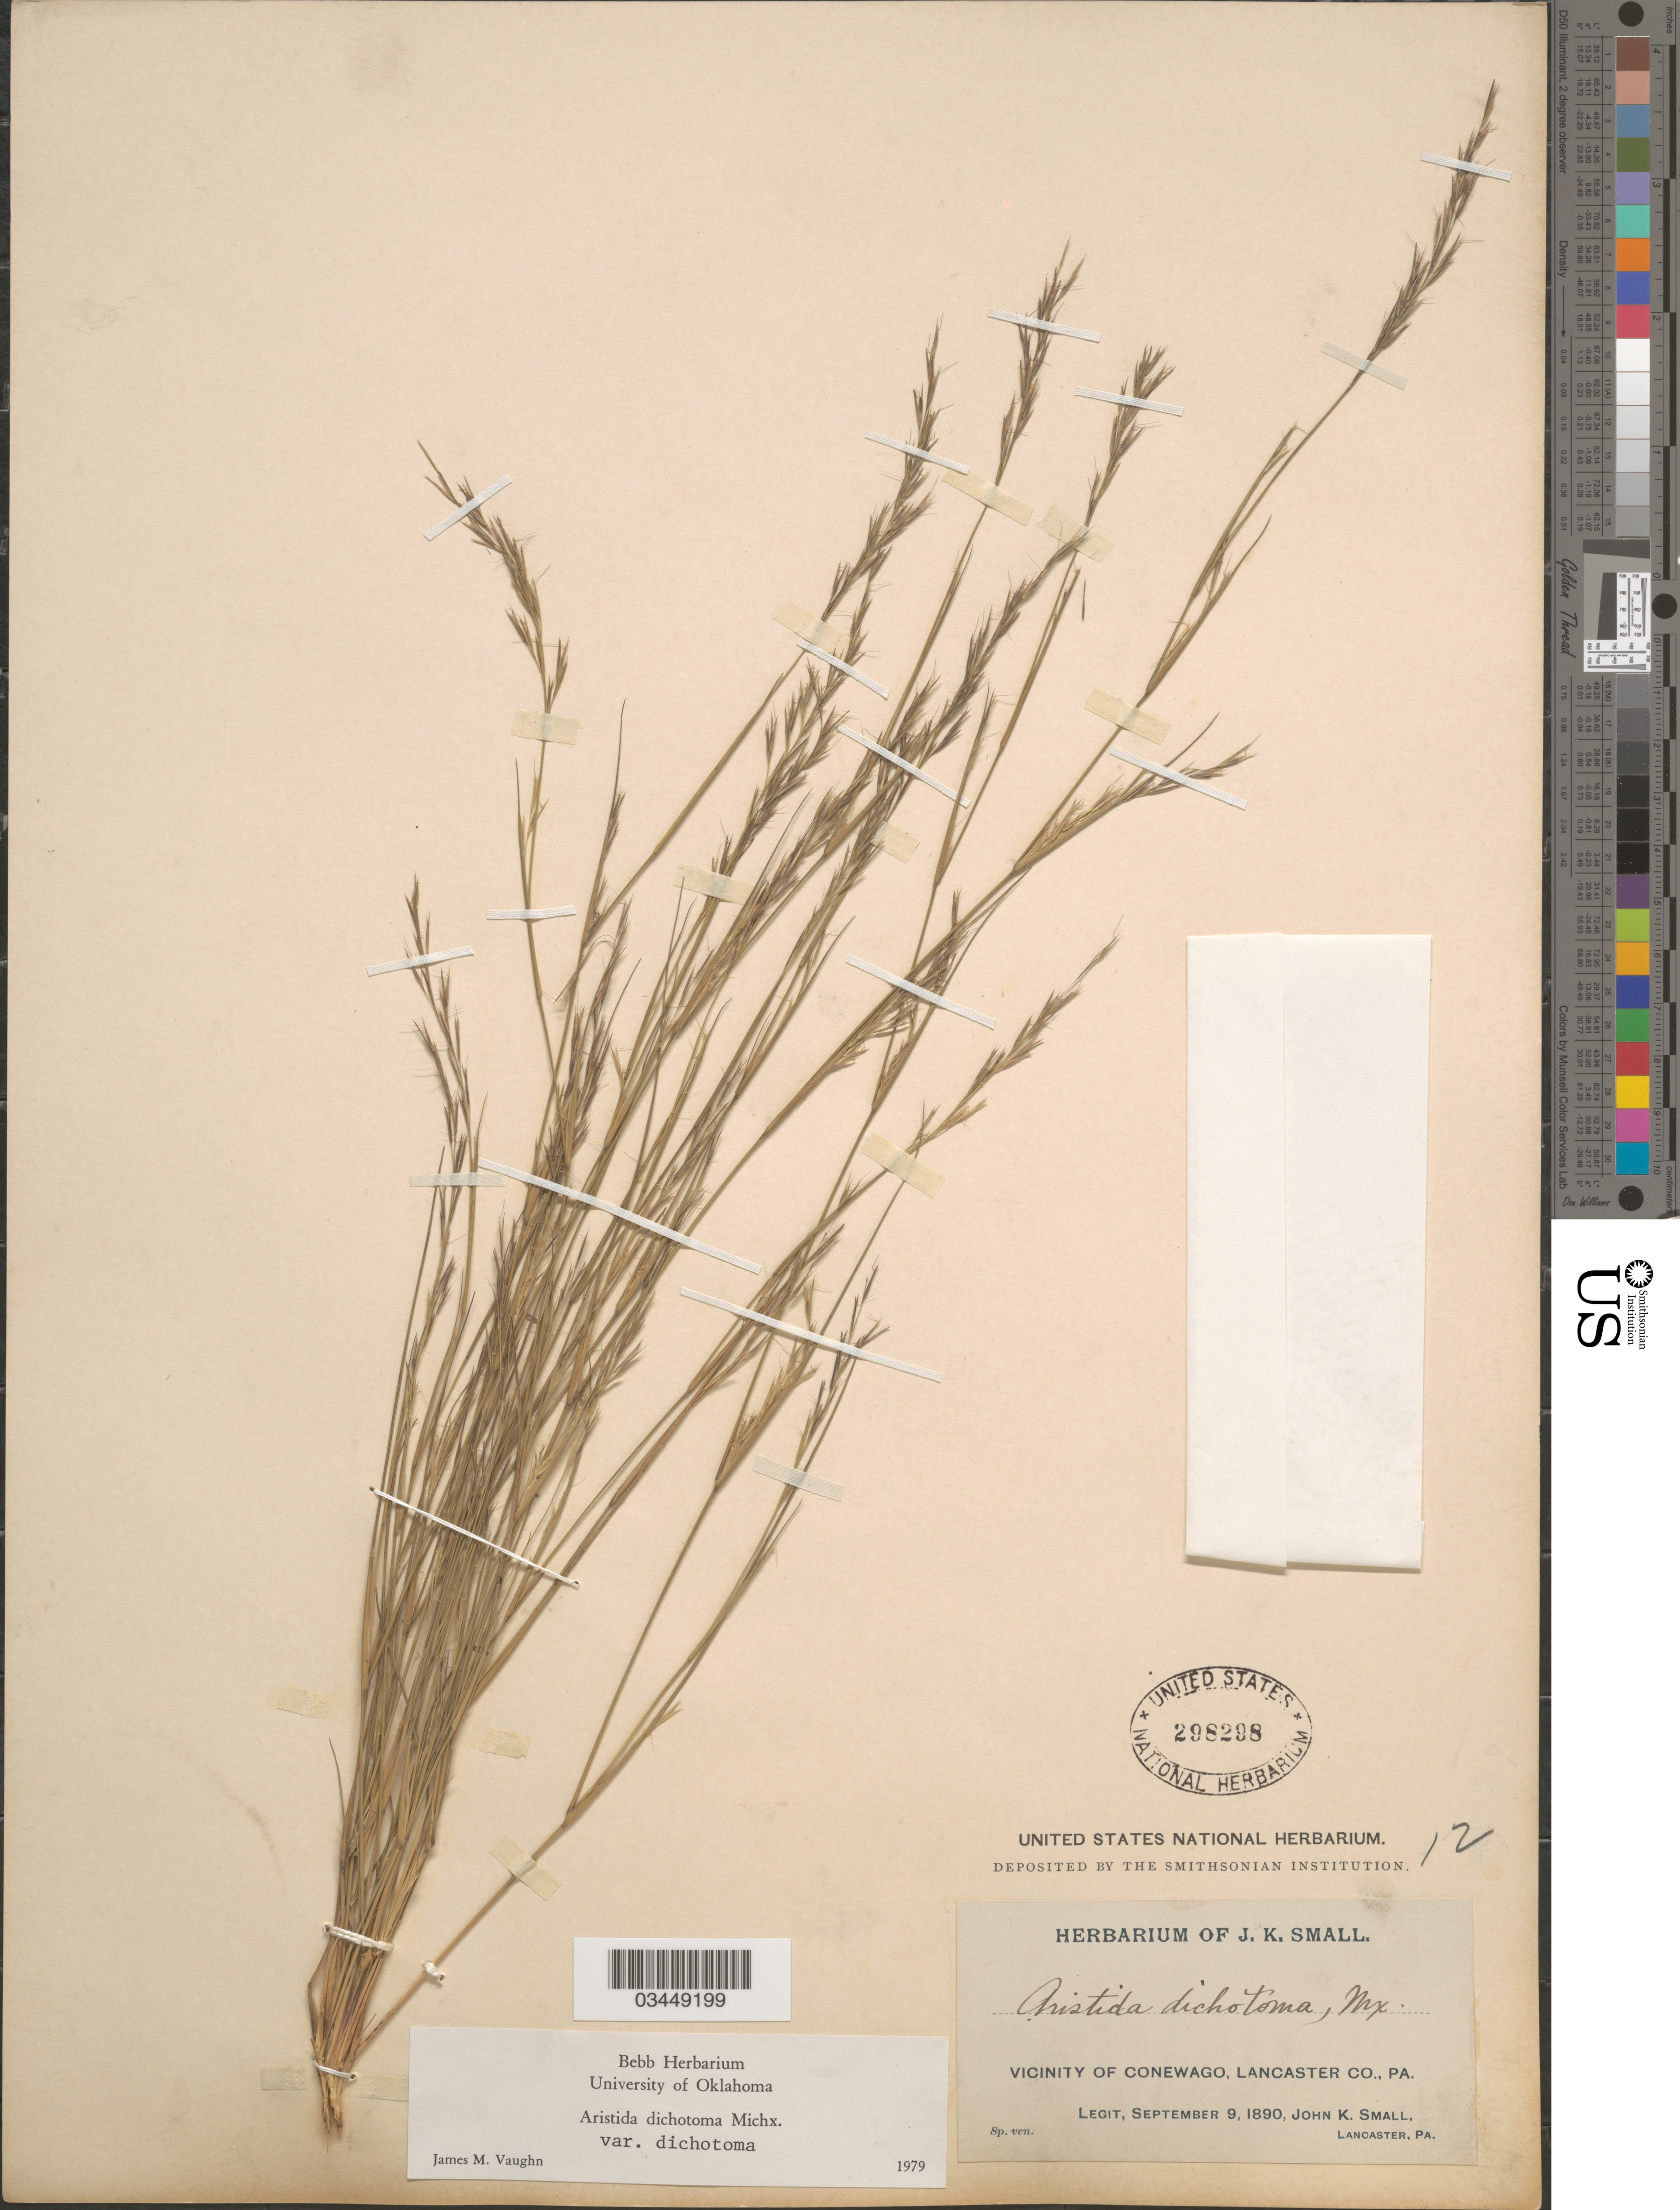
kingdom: Plantae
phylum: Tracheophyta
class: Liliopsida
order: Poales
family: Poaceae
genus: Aristida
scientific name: Aristida dichotoma var. dichotoma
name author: Michx.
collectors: J. K. Small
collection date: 1890-09-09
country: United States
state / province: Pennsylvania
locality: Vicinity of Conewago, Lancaster Co.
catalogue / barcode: US 298298